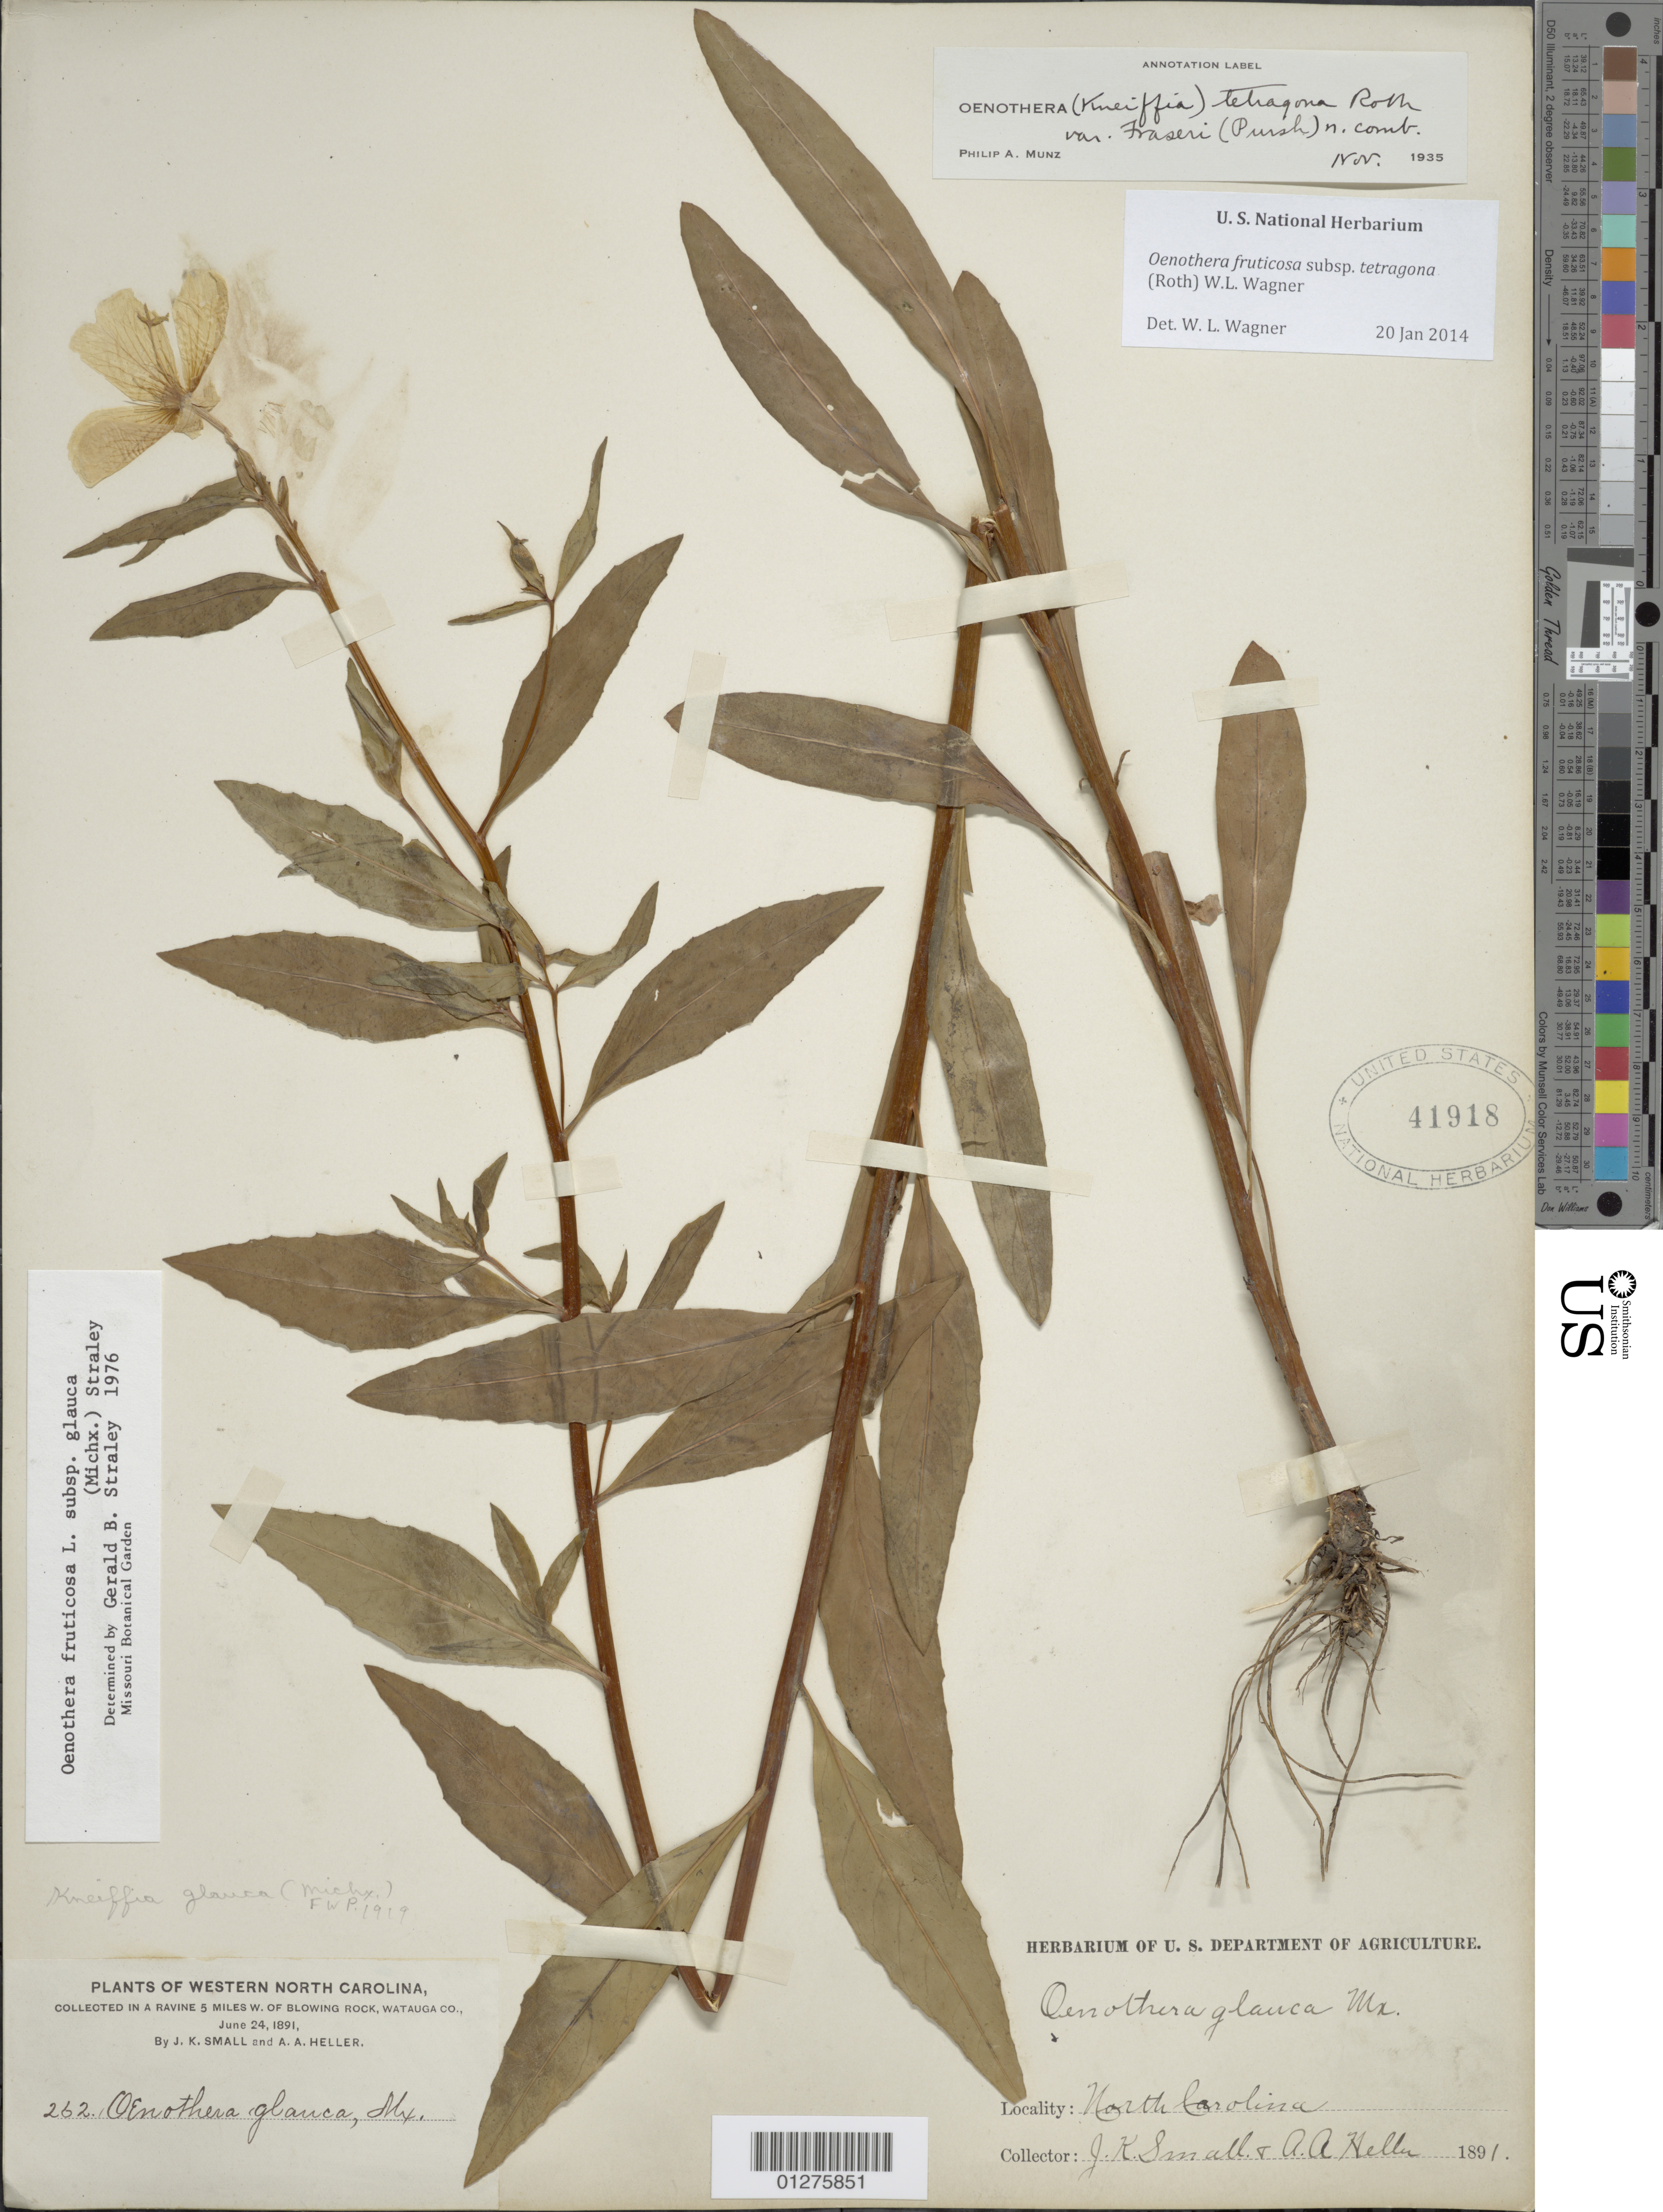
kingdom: Plantae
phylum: Tracheophyta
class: Magnoliopsida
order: Myrtales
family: Onagraceae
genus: Oenothera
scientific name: Oenothera fruticosa subsp. tetragona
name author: (Roth) W.L. Wagner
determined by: Wagner, W. L., (BOT), Smithsonian Institution - National Museum of Natural History (UNITED STATES)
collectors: J. K. Small & E. G. Heller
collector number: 262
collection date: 1891-06-24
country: United States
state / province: North Carolina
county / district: Watauga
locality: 5 miles west of Blowing Rock Mountain.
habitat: In a ravine.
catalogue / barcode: US 41918